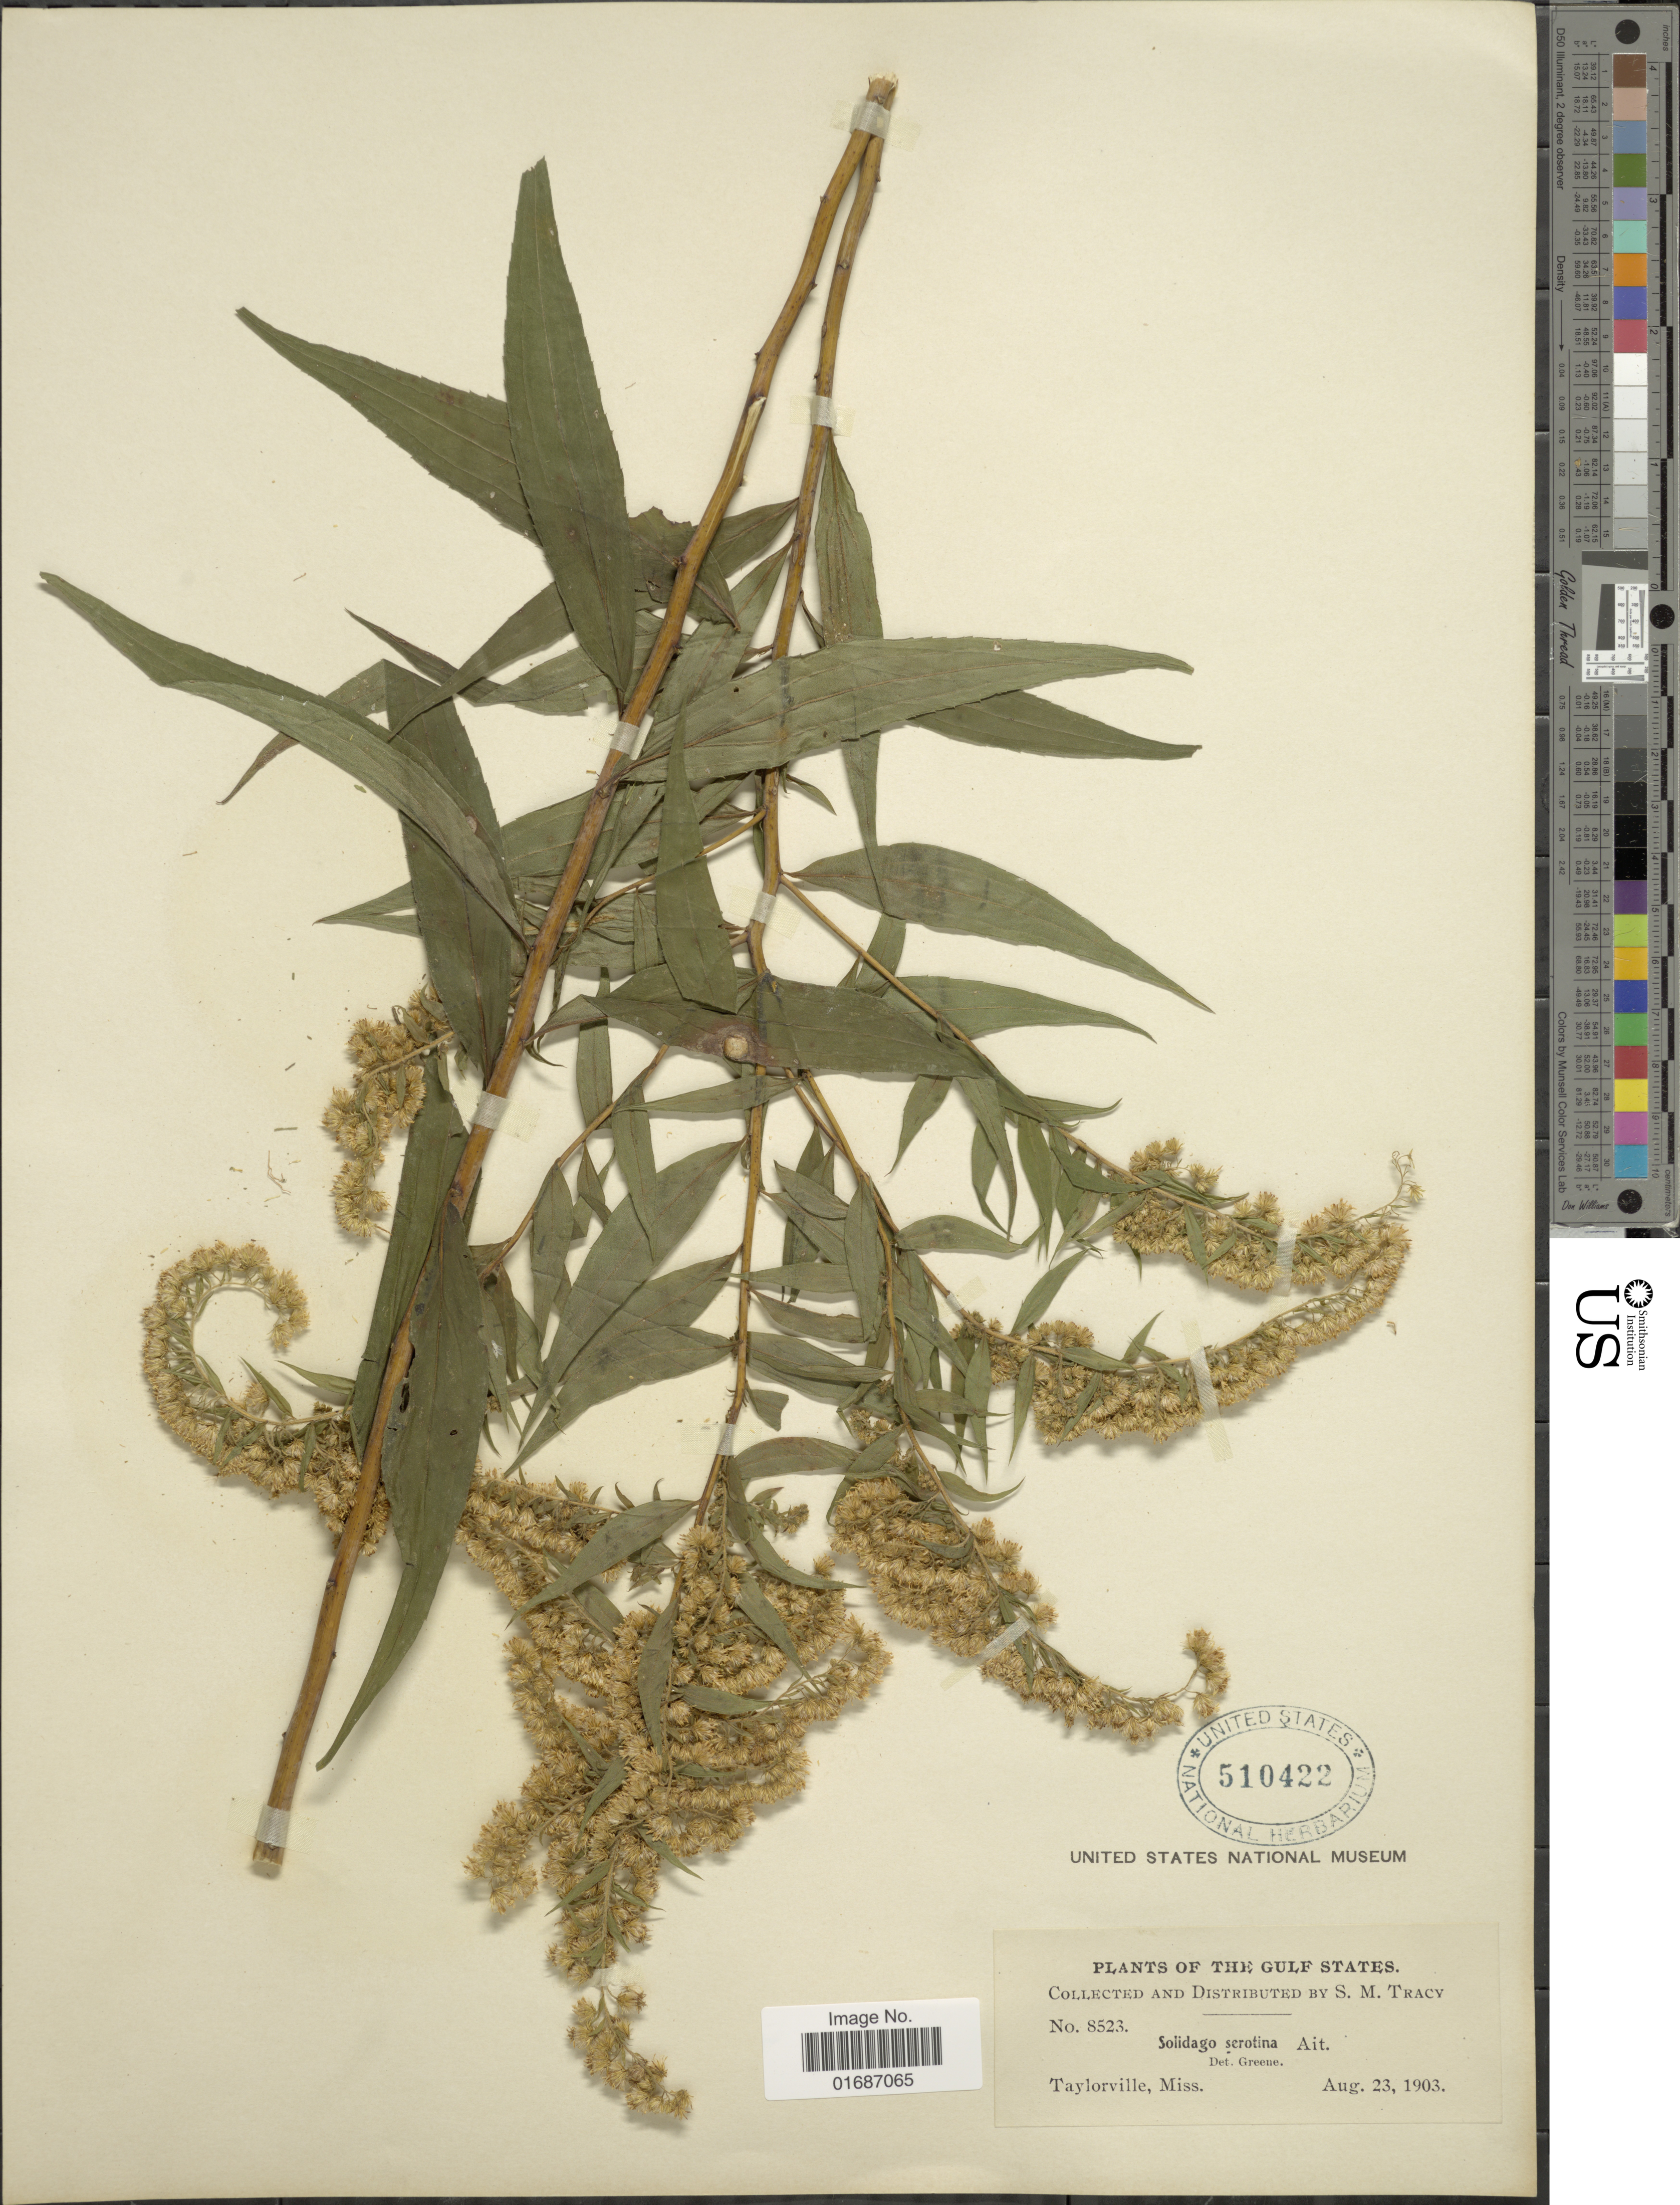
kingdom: Plantae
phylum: Tracheophyta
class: Magnoliopsida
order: Asterales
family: Asteraceae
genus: Solidago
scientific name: Solidago gigantea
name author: Aiton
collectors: S. M. Tracy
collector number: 8523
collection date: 1903-08-23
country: United States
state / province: Mississippi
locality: The Gulf States, Taylorville. Miss.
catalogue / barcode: US 510422